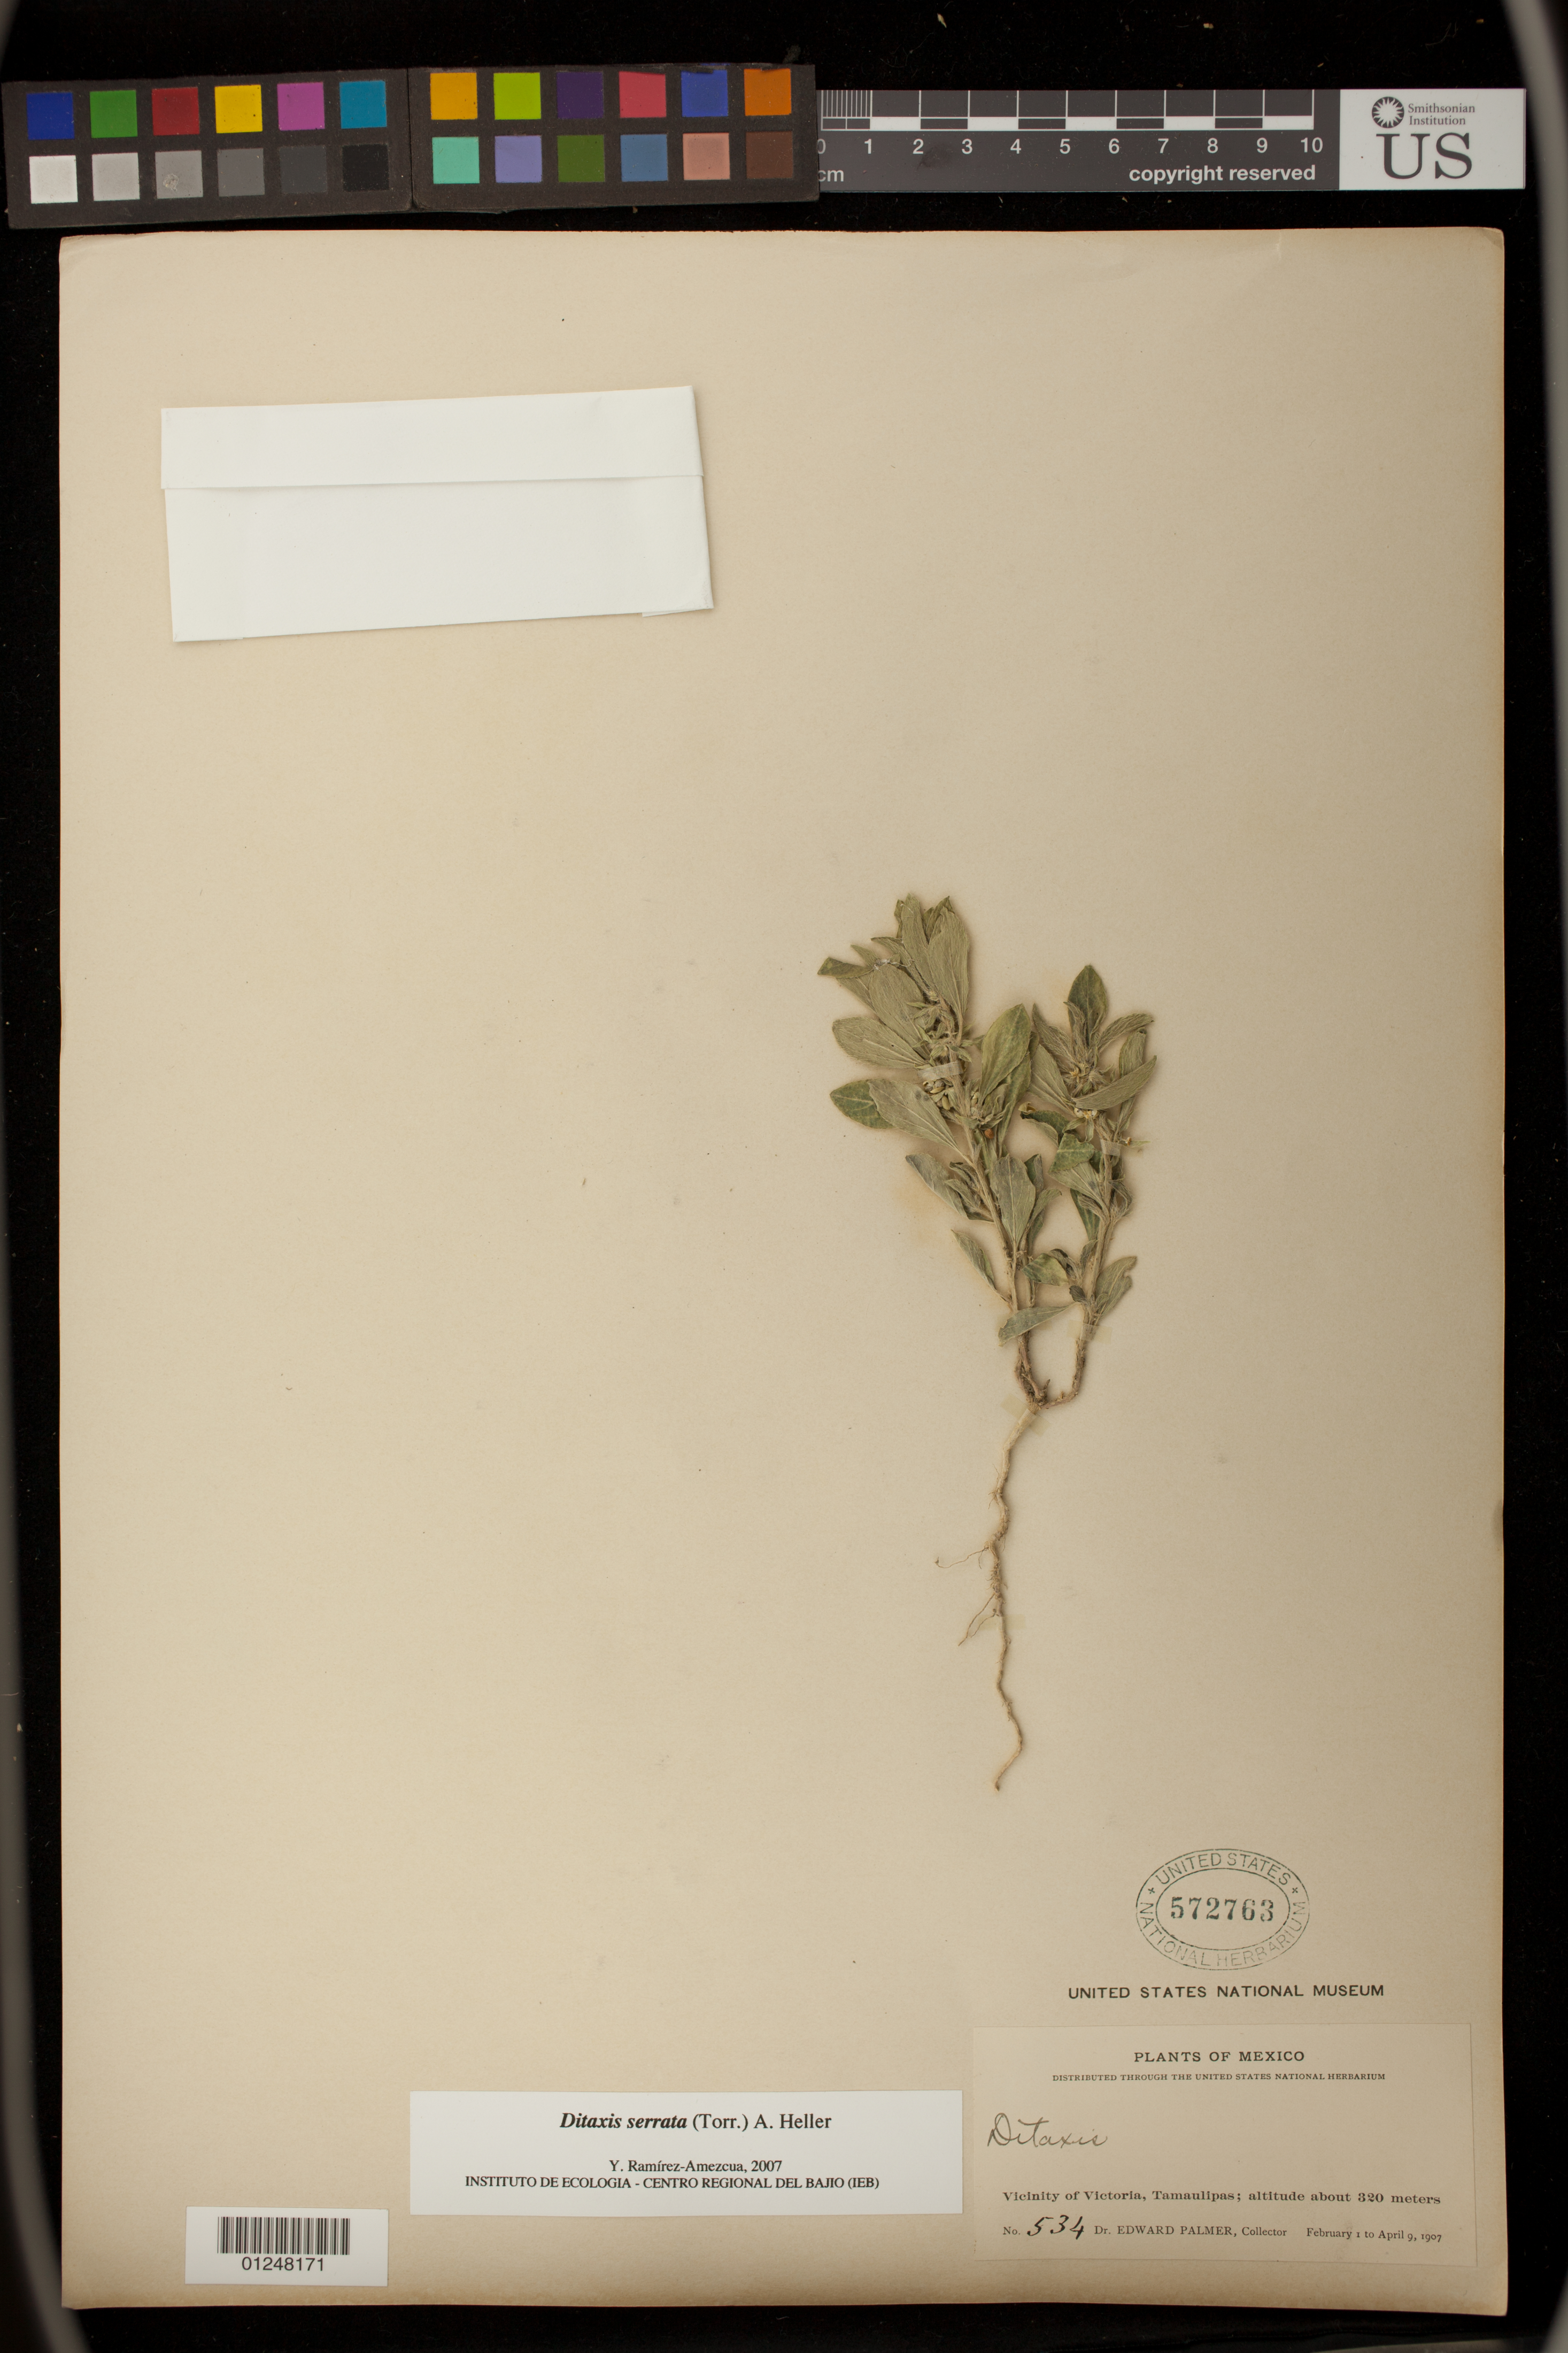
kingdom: Plantae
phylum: Tracheophyta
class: Magnoliopsida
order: Malpighiales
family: Euphorbiaceae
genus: Argythamnia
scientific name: Argythamnia serrata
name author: (Torr.) Müll. Arg.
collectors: E. Palmer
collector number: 534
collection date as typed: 01 Feb 1907 to 09 Apr 1907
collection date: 1907-02-01/1907-04-09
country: Mexico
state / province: Tamaulipas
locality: Vicinity of Victoria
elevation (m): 320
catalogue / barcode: US 572763